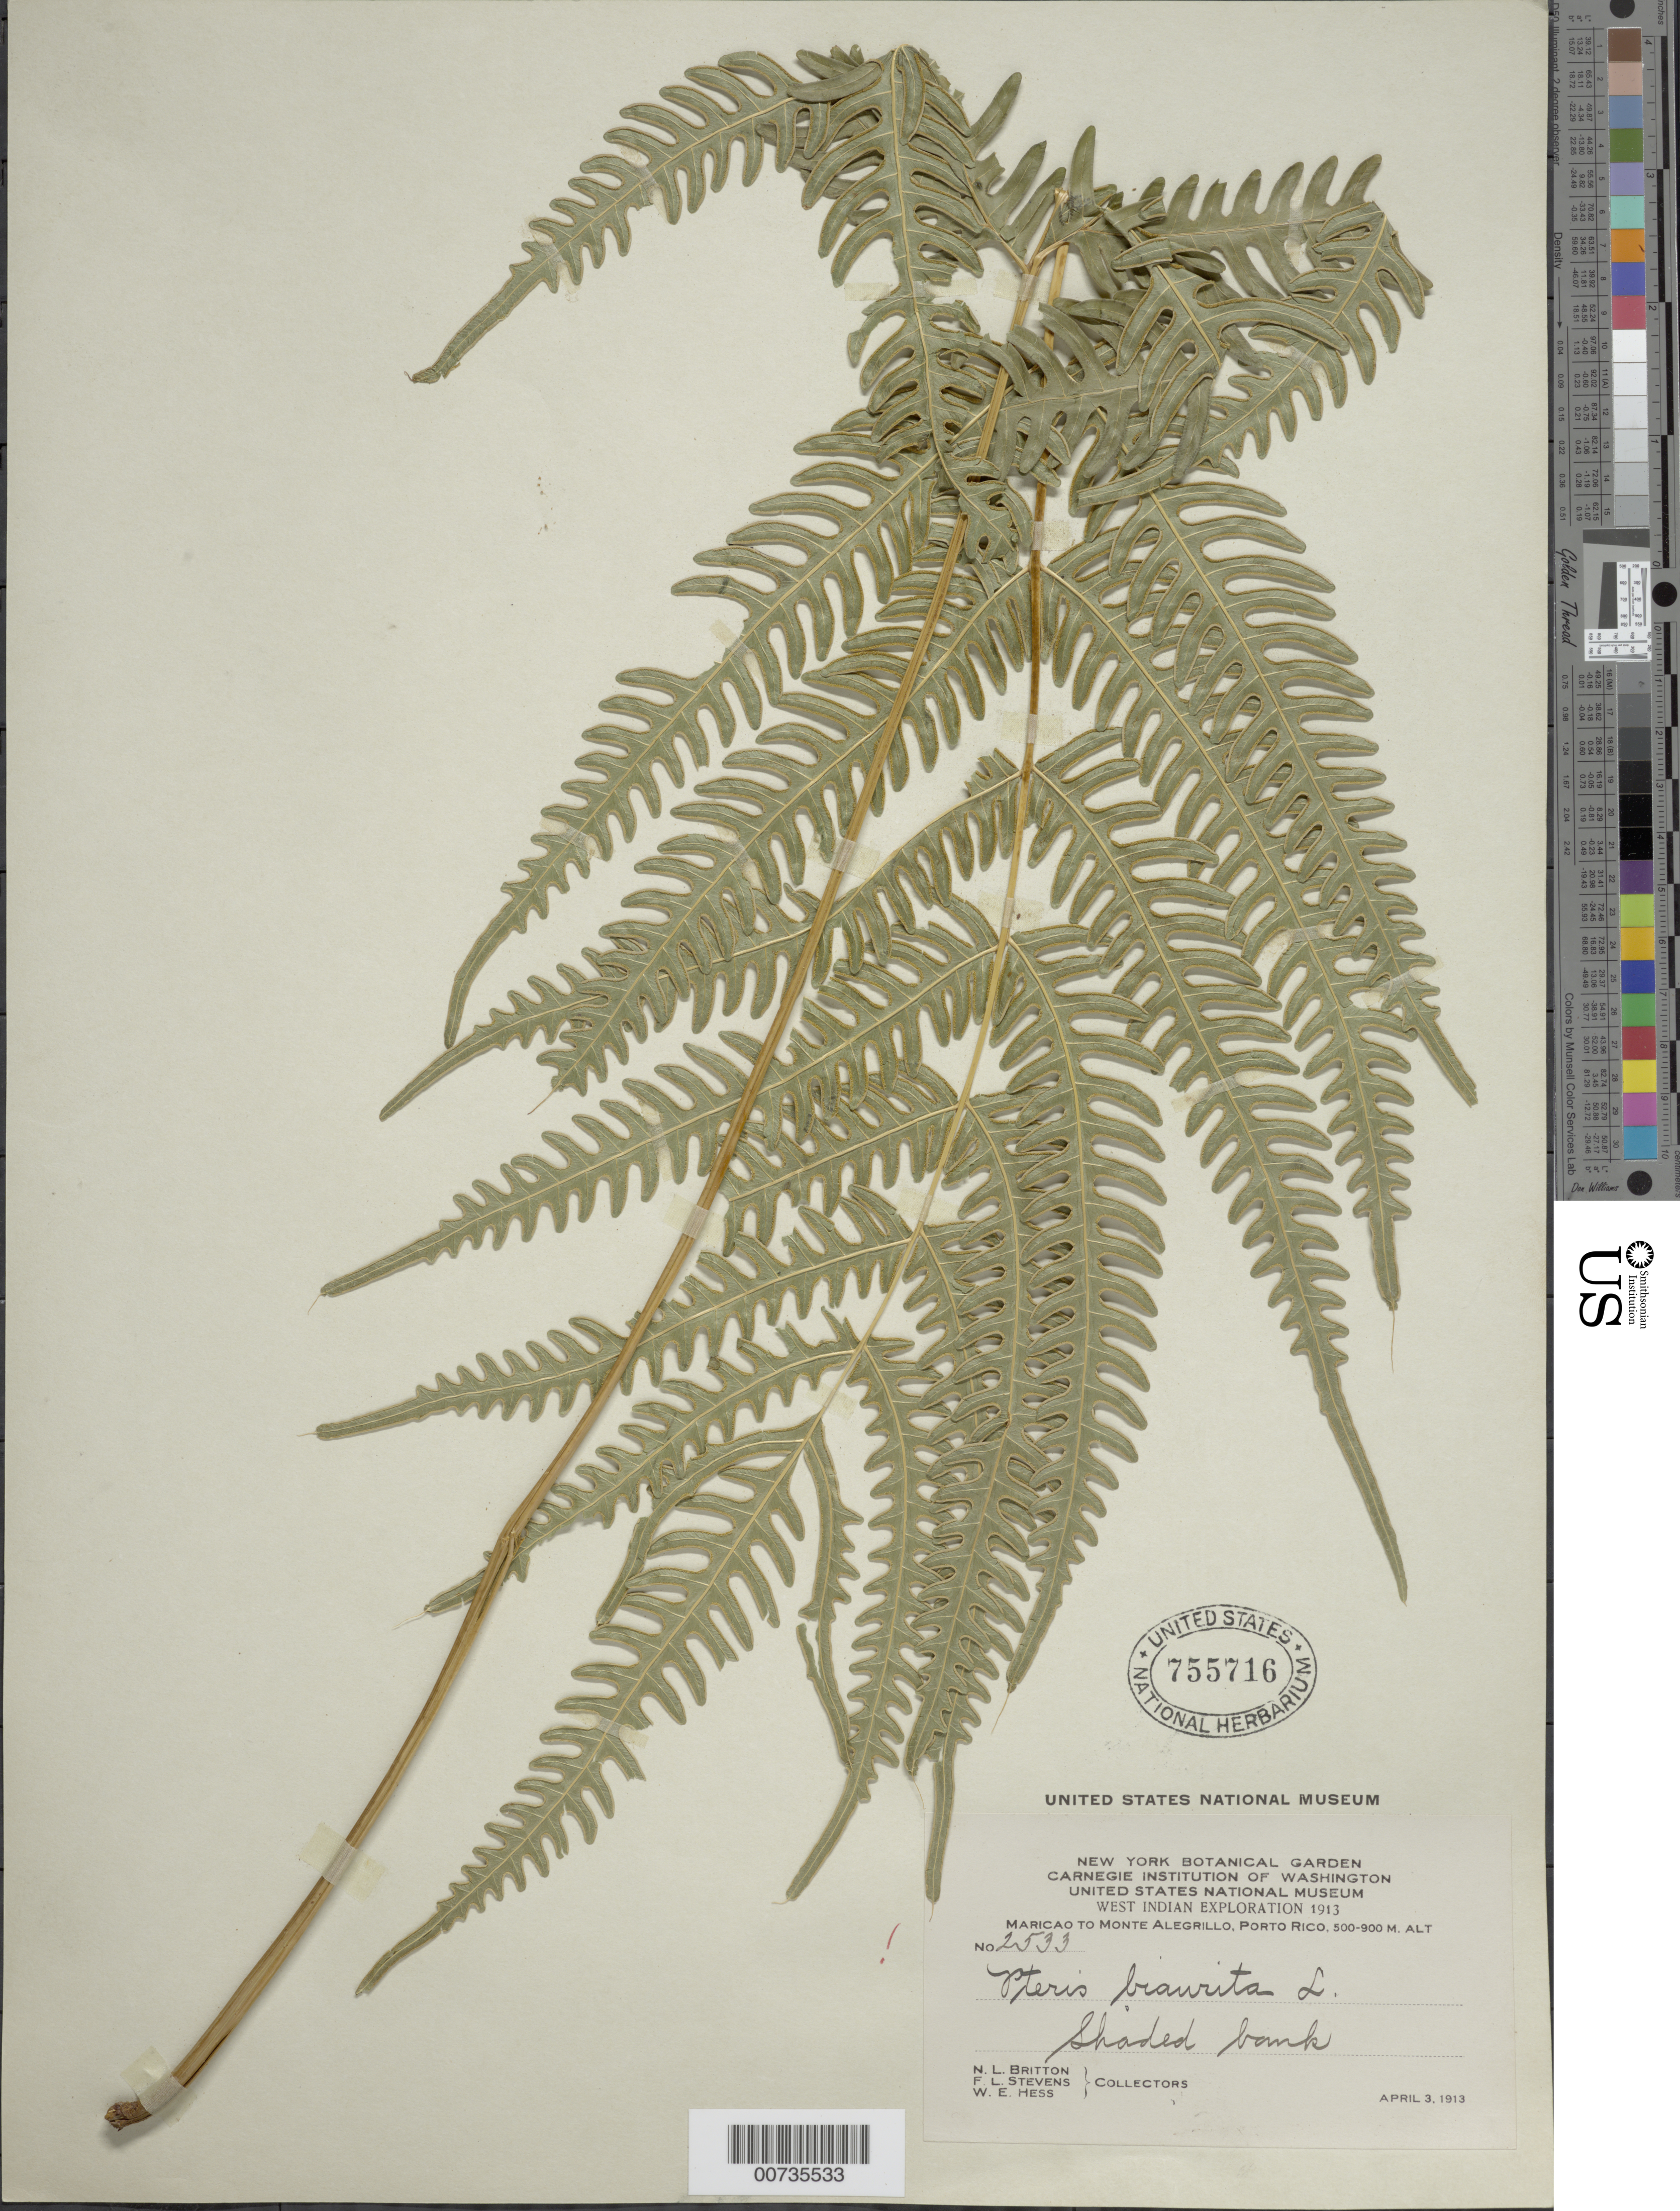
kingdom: Plantae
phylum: Tracheophyta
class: Polypodiopsida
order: Polypodiales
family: Pteridaceae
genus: Pteris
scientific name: Pteris biaurita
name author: L.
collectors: N. Britton, F. L. Stevens & W. Hess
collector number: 2533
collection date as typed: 03 Apr 1913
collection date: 1913-04-03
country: Puerto Rico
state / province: Maricao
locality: Maricao to Monte Alegrillo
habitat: Shaded bank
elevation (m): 500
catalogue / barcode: US 755716